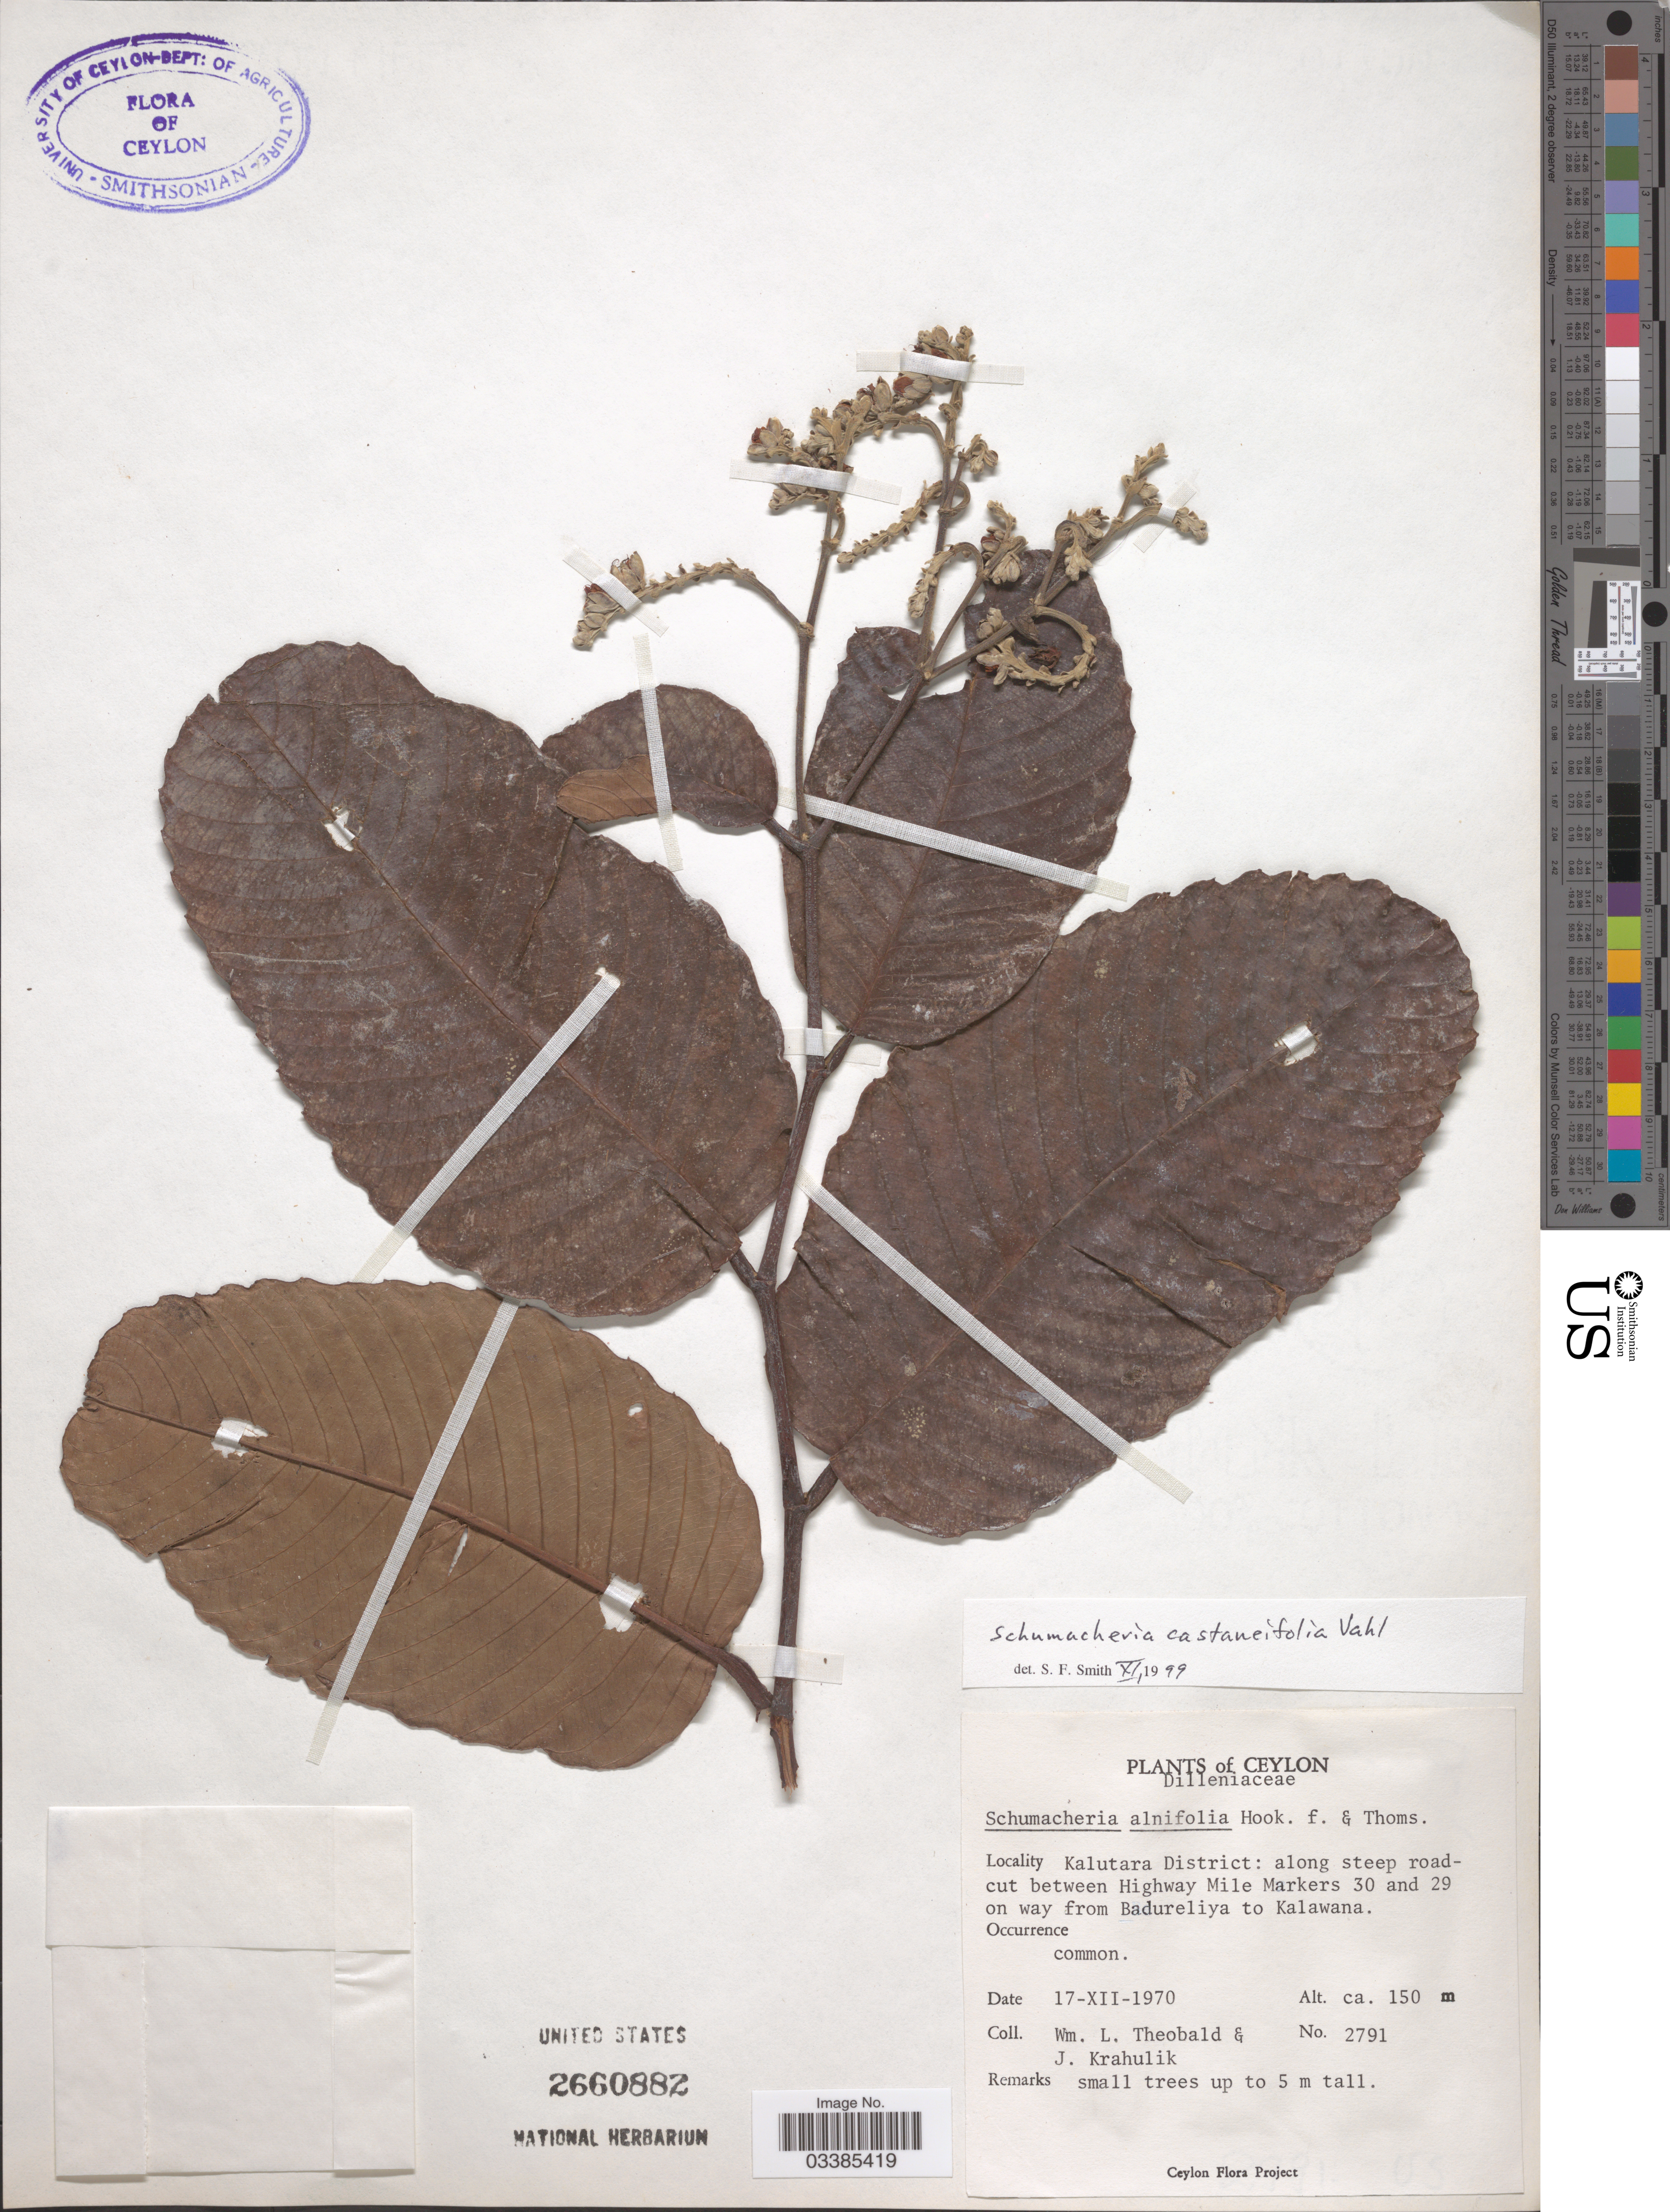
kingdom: Plantae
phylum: Tracheophyta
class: Magnoliopsida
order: Dilleniales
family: Dilleniaceae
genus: Schumacheria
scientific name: Schumacheria castaneifolia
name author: Vahl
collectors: W. L. Theobald & J. Krahulik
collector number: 2791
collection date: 1970-12-17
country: Sri Lanka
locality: Ceylon. Kalutara District: along steep roadcut between Highway Mile Markers 30 and 29 on way from Badureliya to Kalawana.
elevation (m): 150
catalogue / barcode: US 2660882